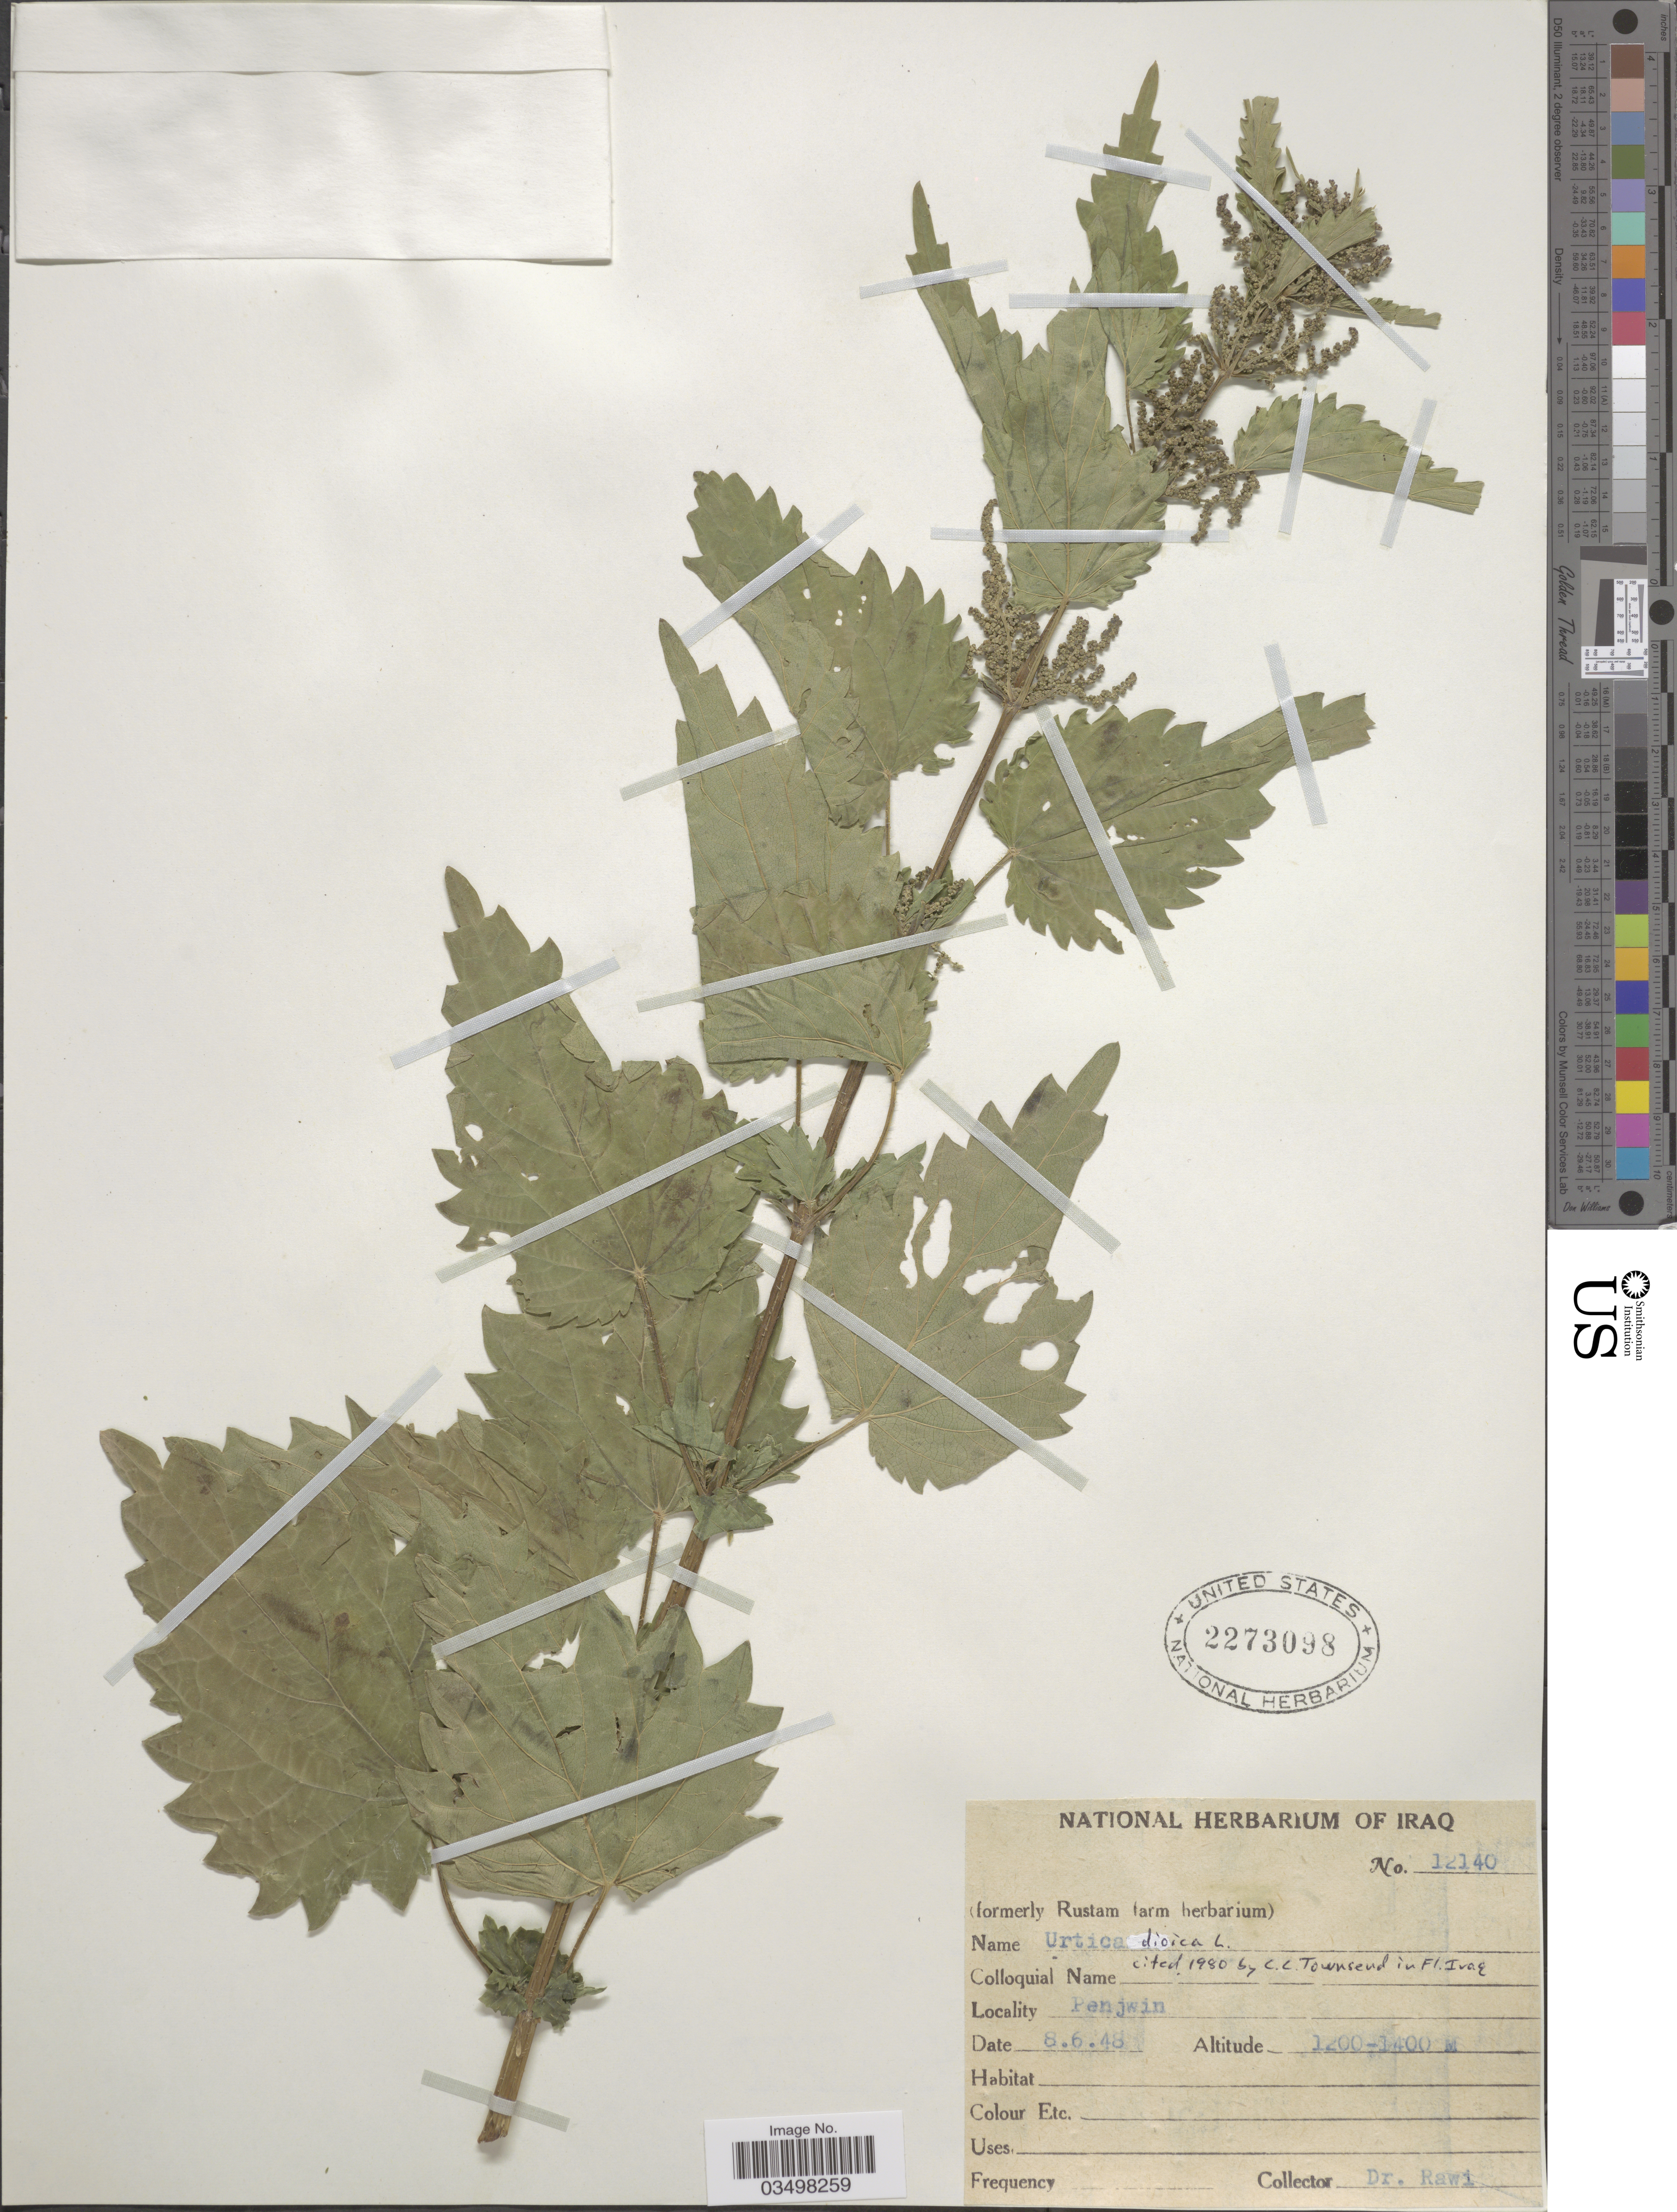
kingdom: Plantae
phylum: Tracheophyta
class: Magnoliopsida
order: Rosales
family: Urticaceae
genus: Urtica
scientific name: Urtica dioica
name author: L.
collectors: -. Rawi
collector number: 12140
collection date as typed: Transcribed d/m/y: 8/6/48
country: Iraq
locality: Penjwin.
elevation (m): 1200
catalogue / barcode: US 2273098